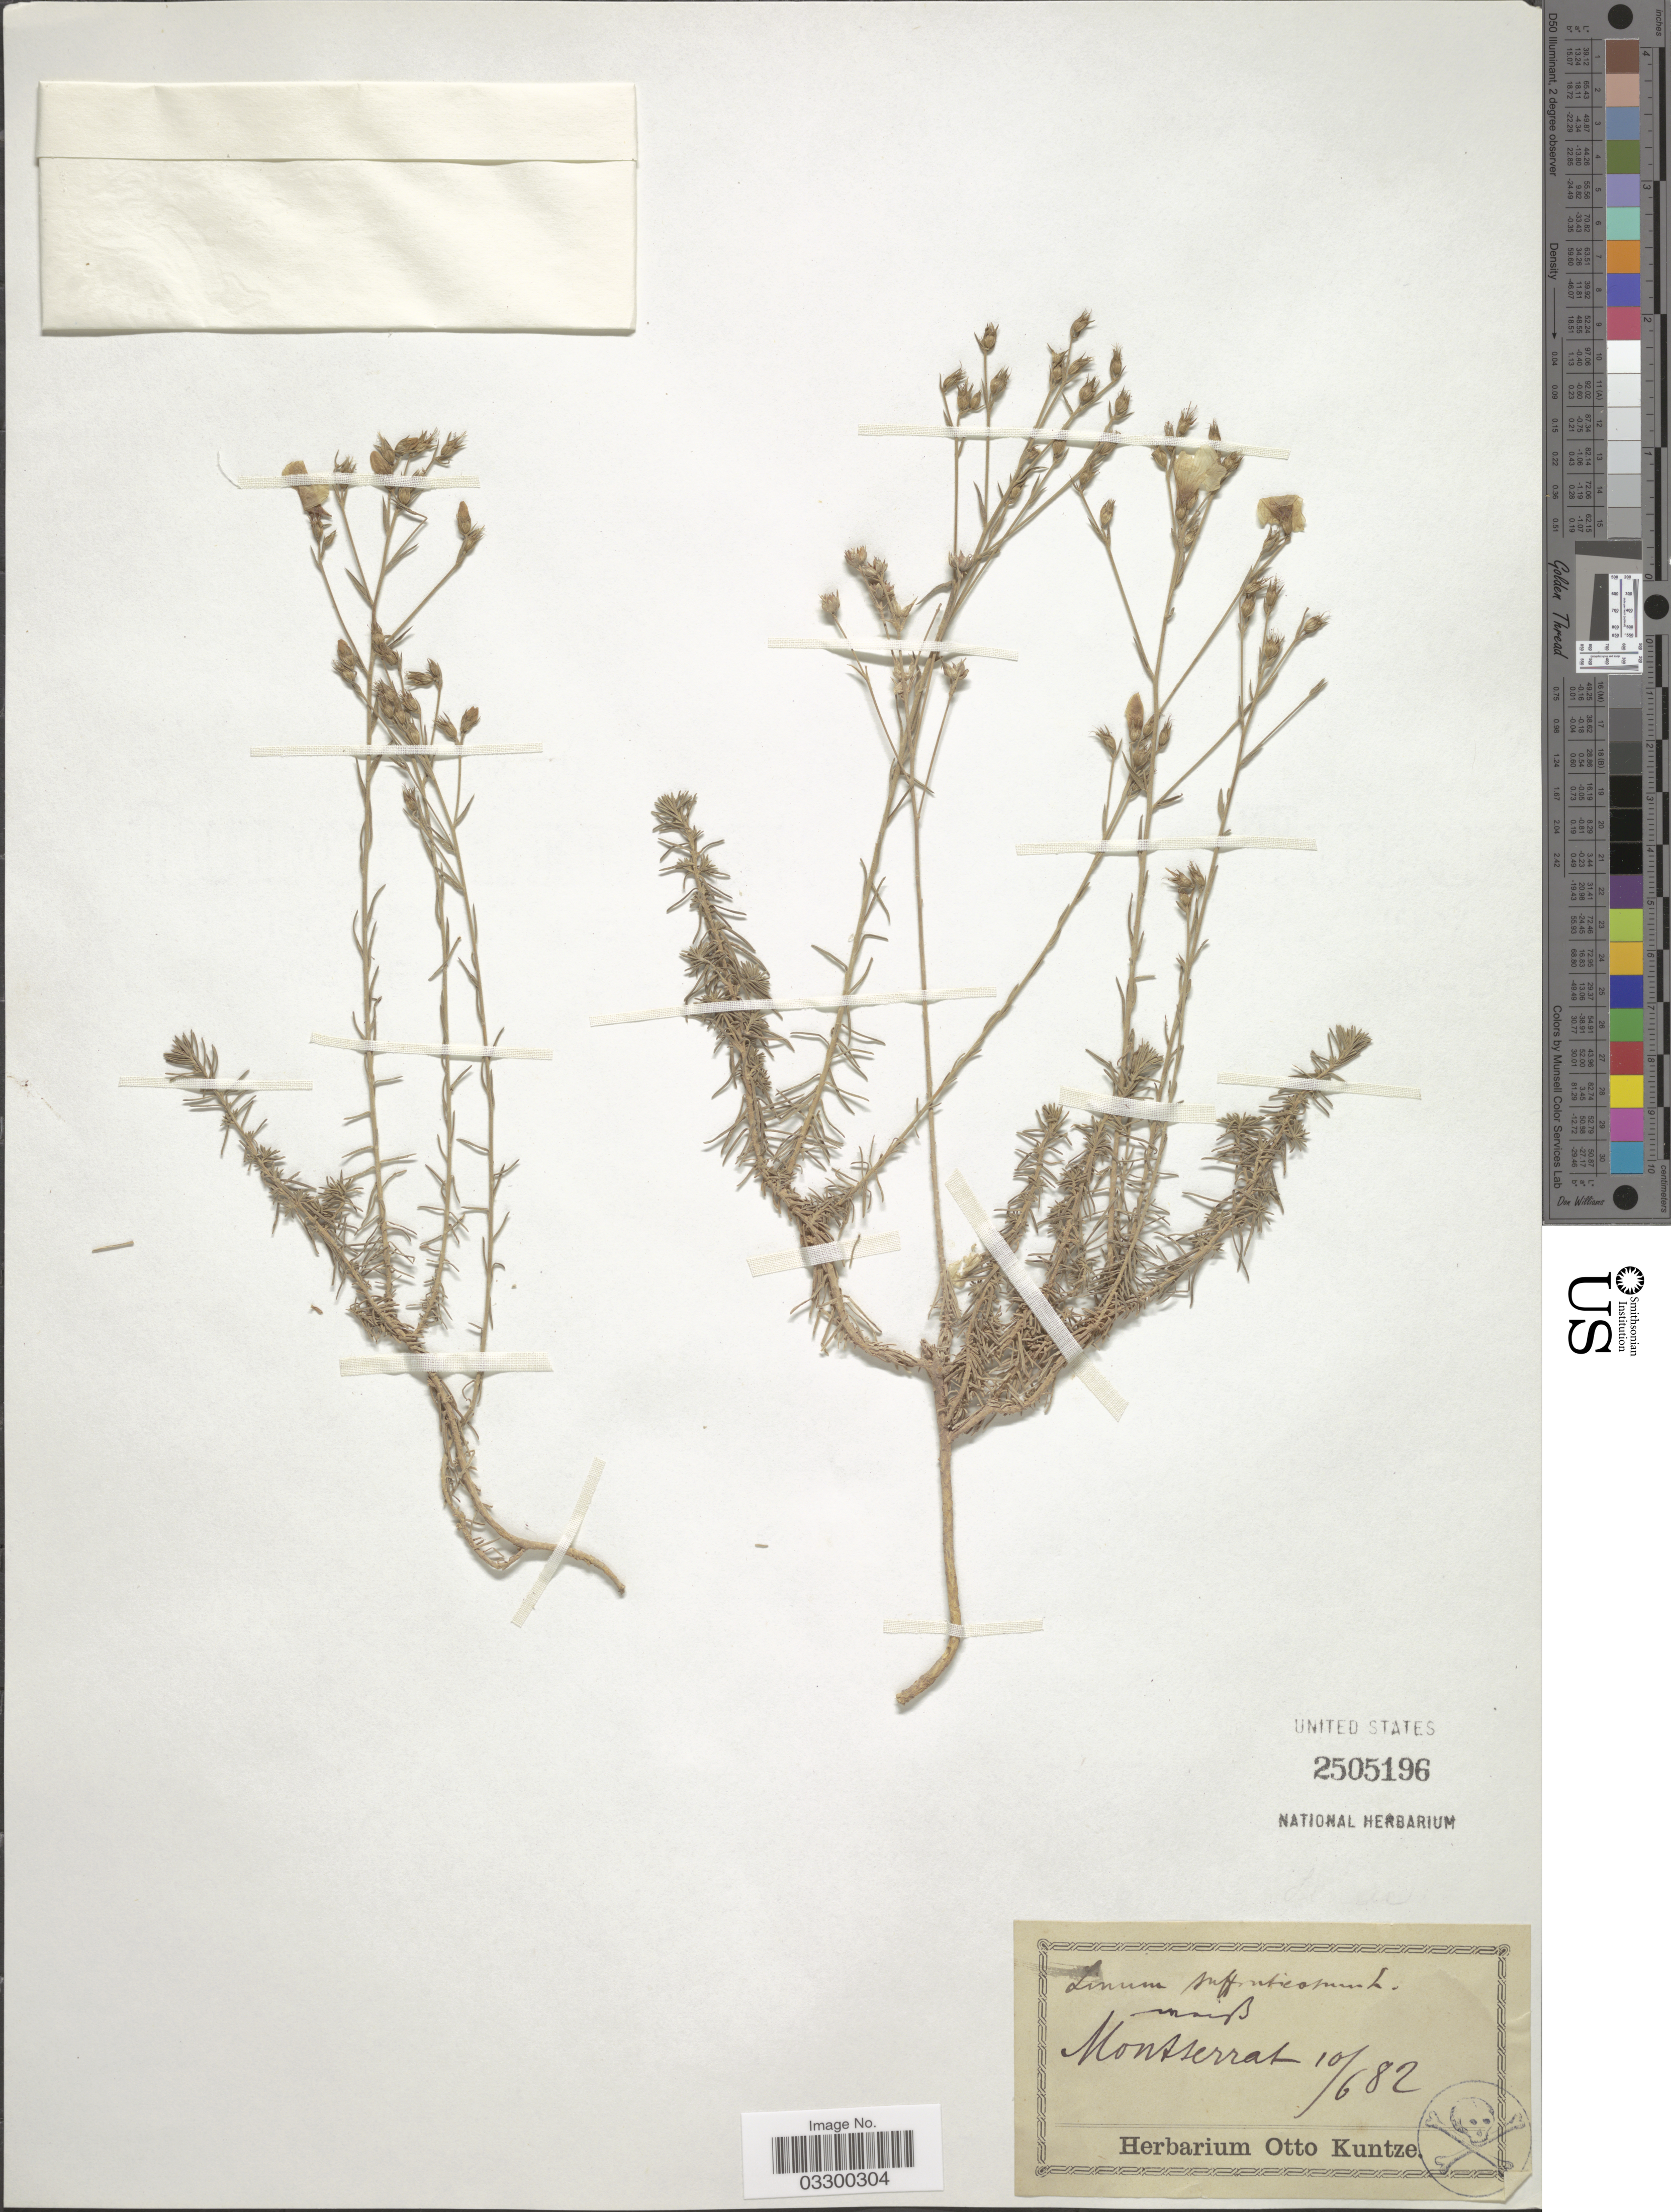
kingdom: Plantae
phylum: Tracheophyta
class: Magnoliopsida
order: Malpighiales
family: Linaceae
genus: Linum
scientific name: Linum suffruticosum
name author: L.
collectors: ex herb. Otto Kuntze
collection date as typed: Transcribed d/m/y: 10/6/82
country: Spain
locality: Montserrat.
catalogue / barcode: US 2505196